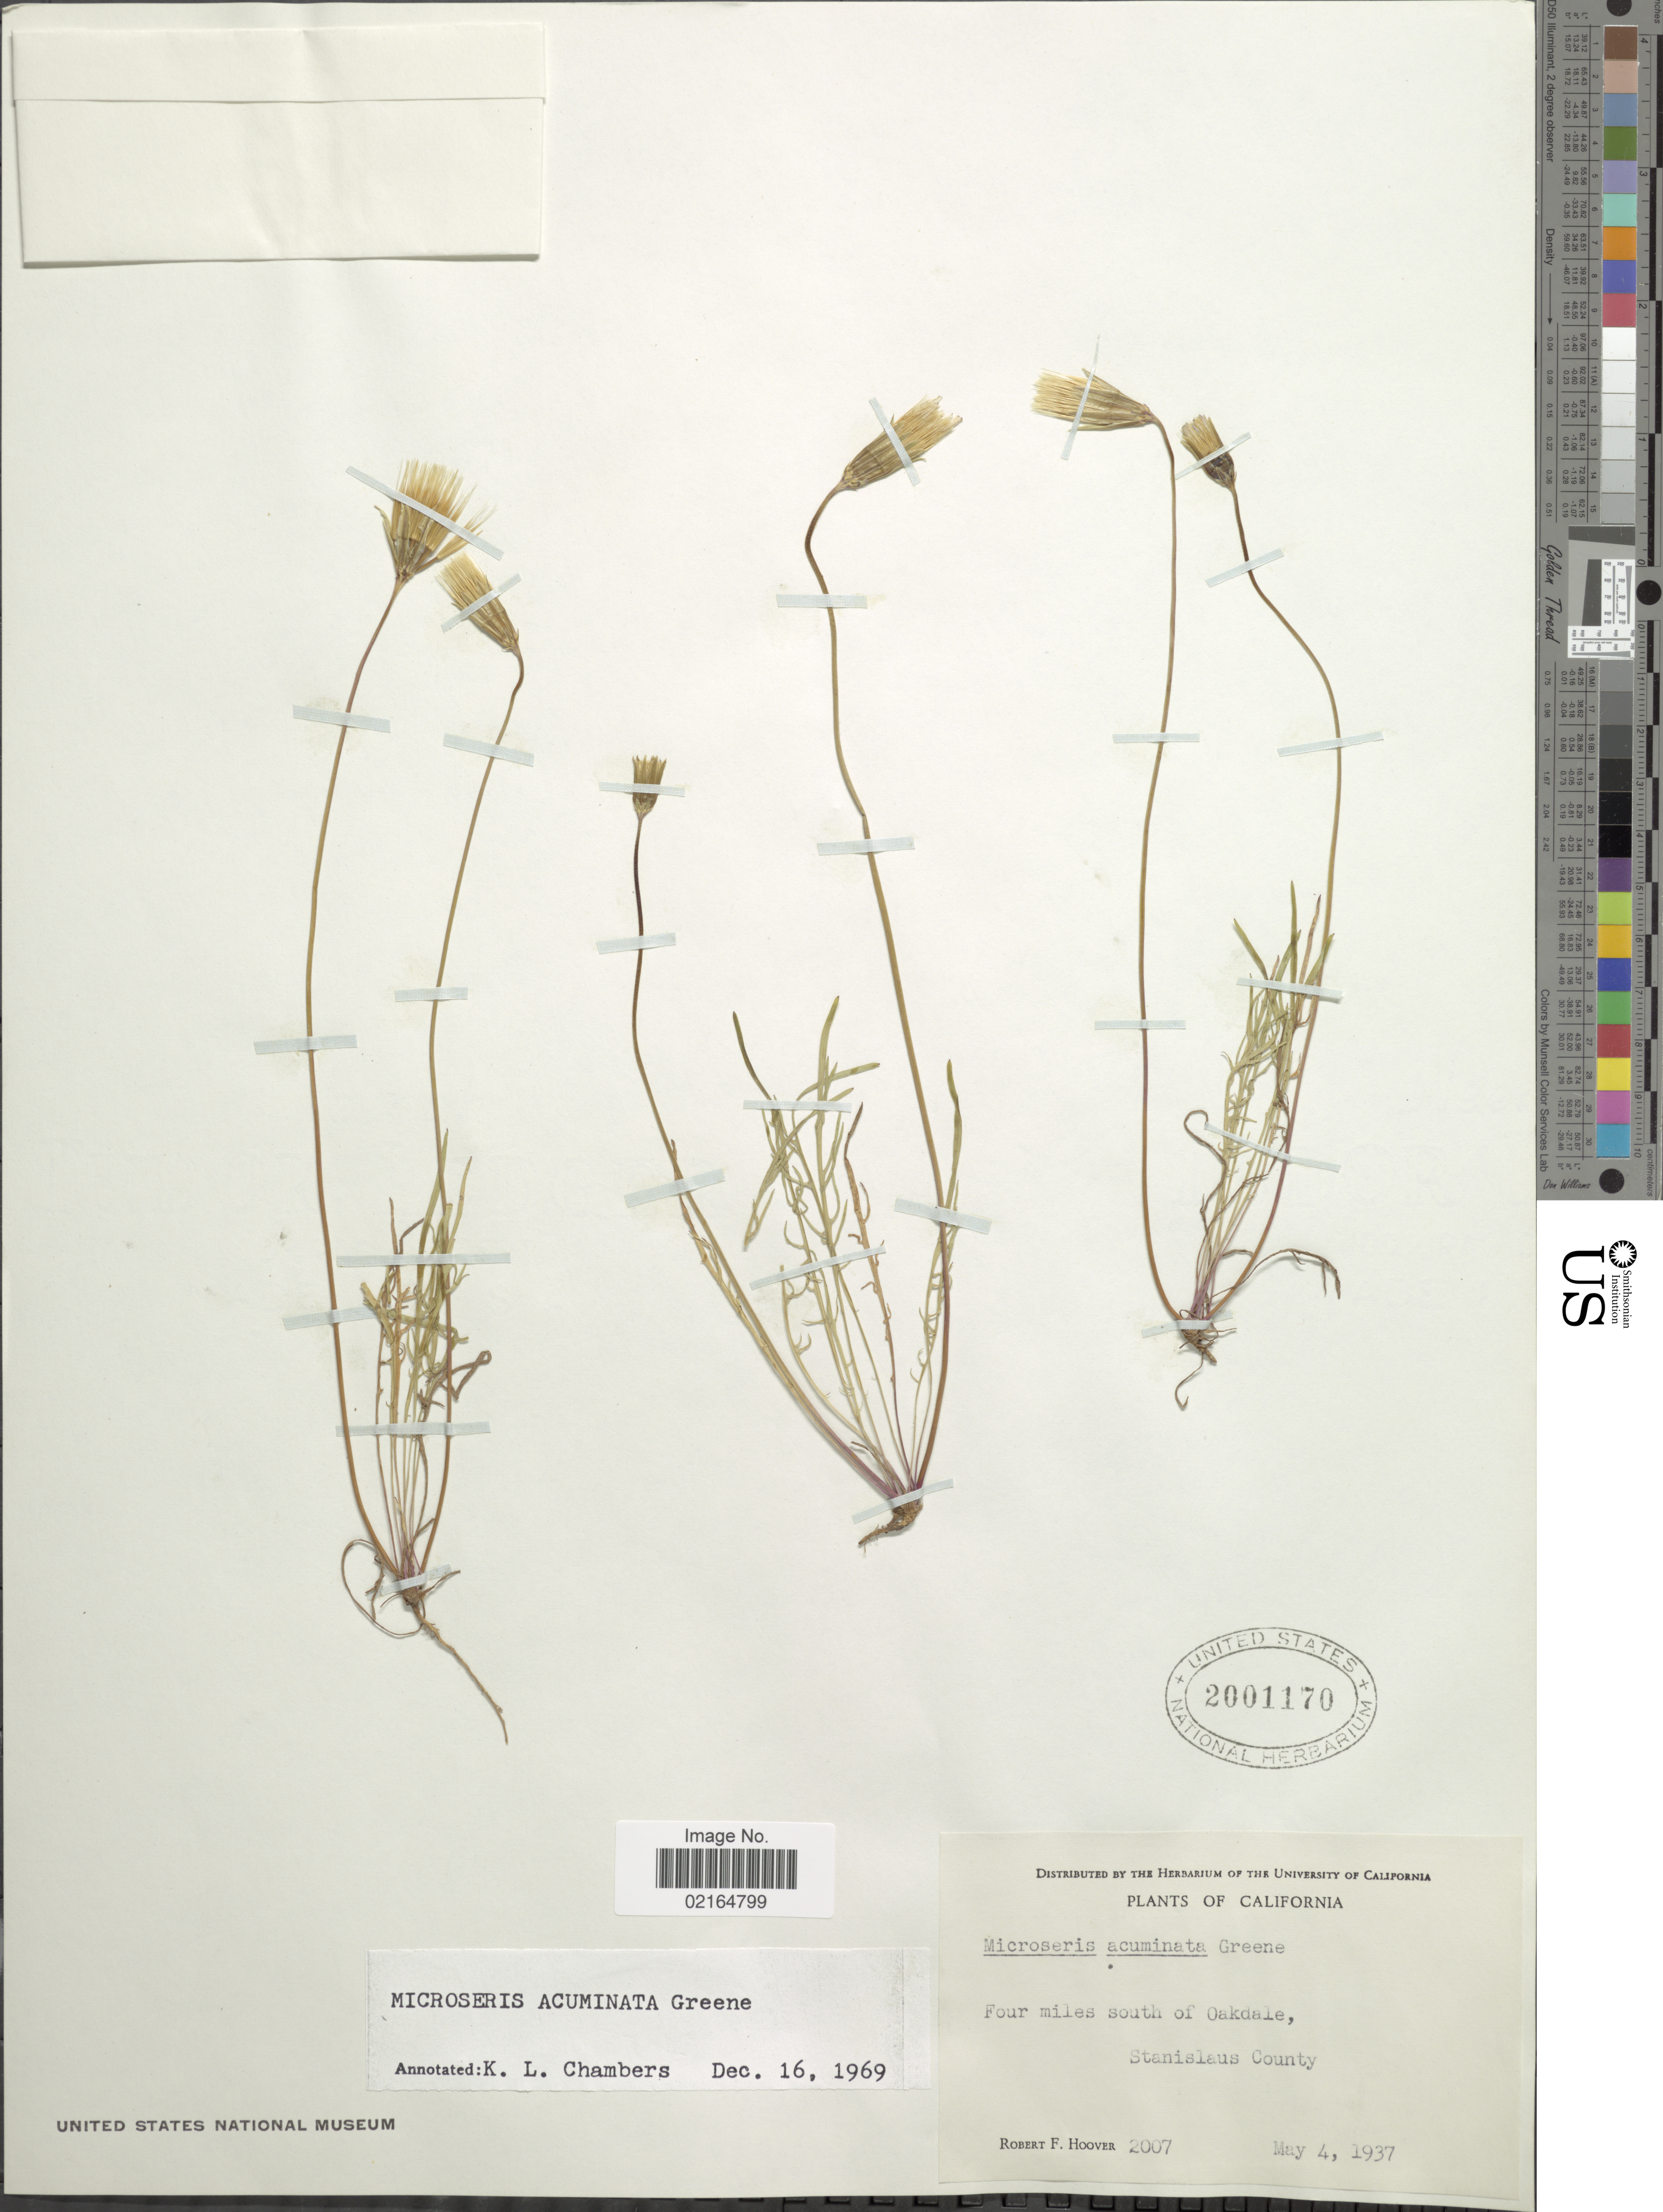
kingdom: Plantae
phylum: Tracheophyta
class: Magnoliopsida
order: Asterales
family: Asteraceae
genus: Microseris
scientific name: Microseris acuminata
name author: Greene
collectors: R. F. Hoover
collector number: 2007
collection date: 1937-05-04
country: United States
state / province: California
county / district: Stanislaus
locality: Four miles south of Oakdale, Stanislaus County.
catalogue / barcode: US 2001170